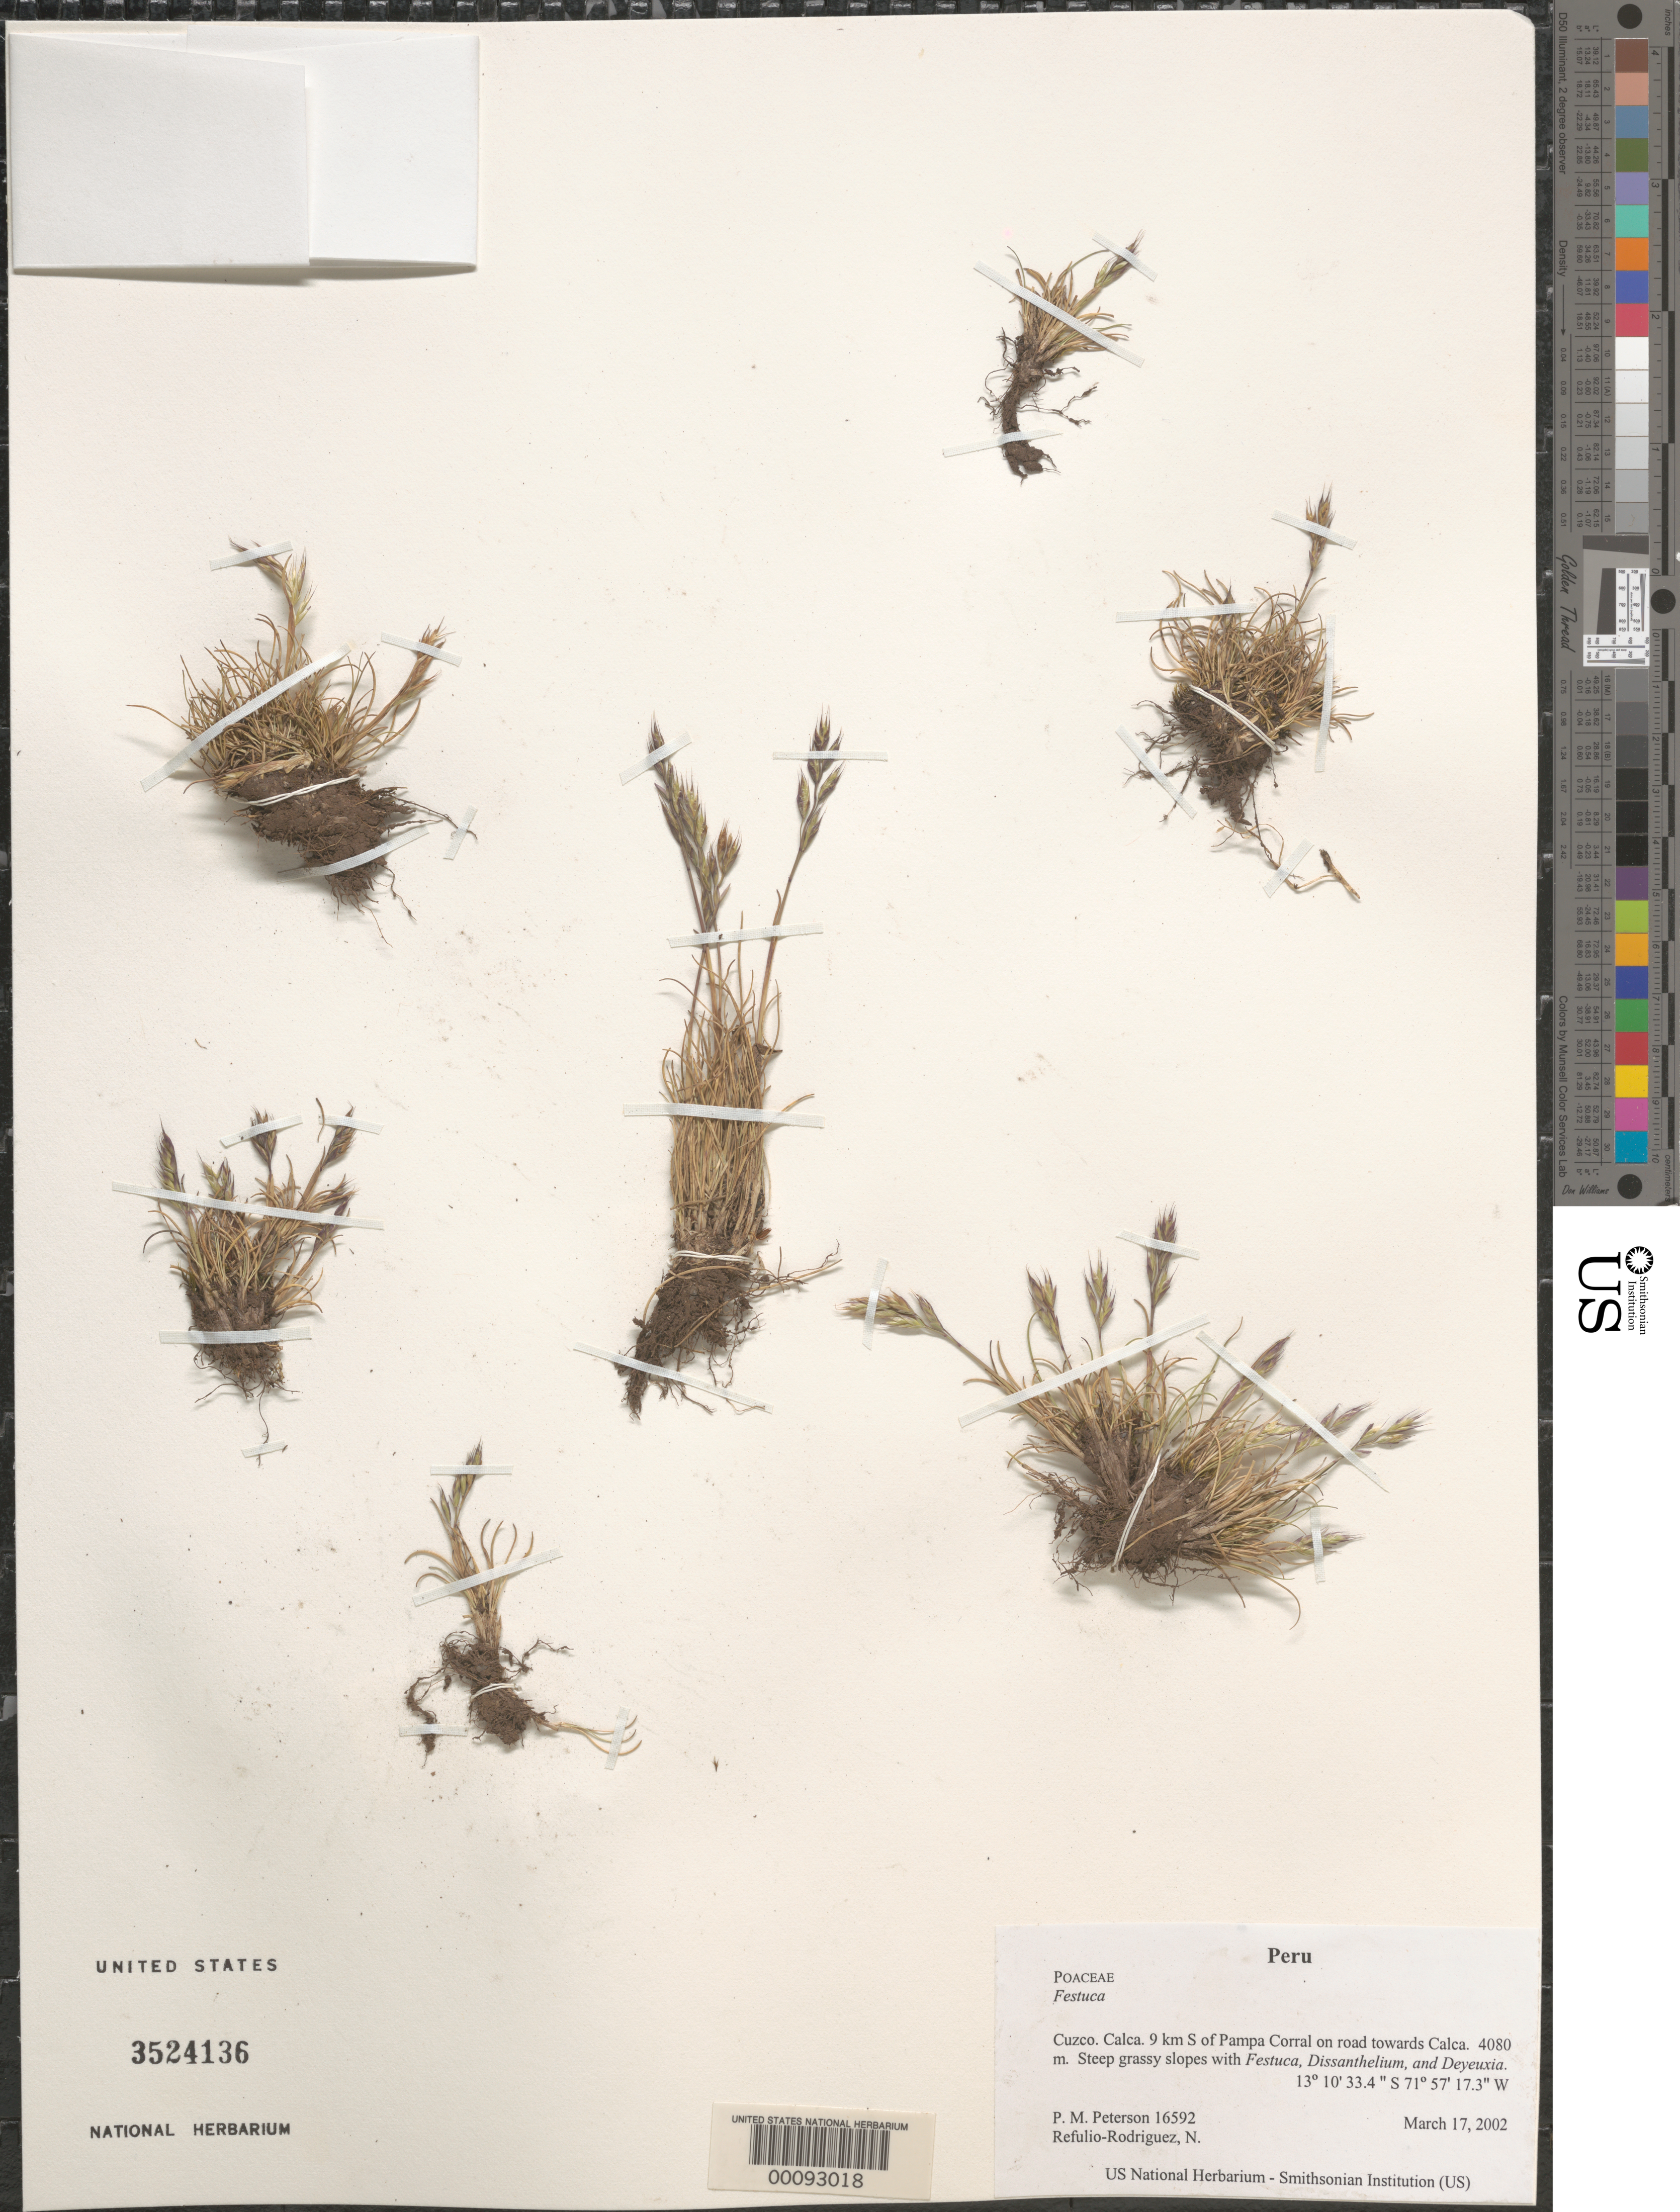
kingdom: Plantae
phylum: Tracheophyta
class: Liliopsida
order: Poales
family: Poaceae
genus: Festuca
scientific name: Festuca sp.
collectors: P. M. Peterson & N. Refulio-Rodríguez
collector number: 16592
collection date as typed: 17 Mar 2002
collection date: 2002-03-17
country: Peru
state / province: Cusco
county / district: Calca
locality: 9 km S of Pampa Corral on road towards Calca.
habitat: Steep grassy slopes with ~Festuca, Dissanthelium, and Deyeuxia~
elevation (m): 4080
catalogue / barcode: US 3524136